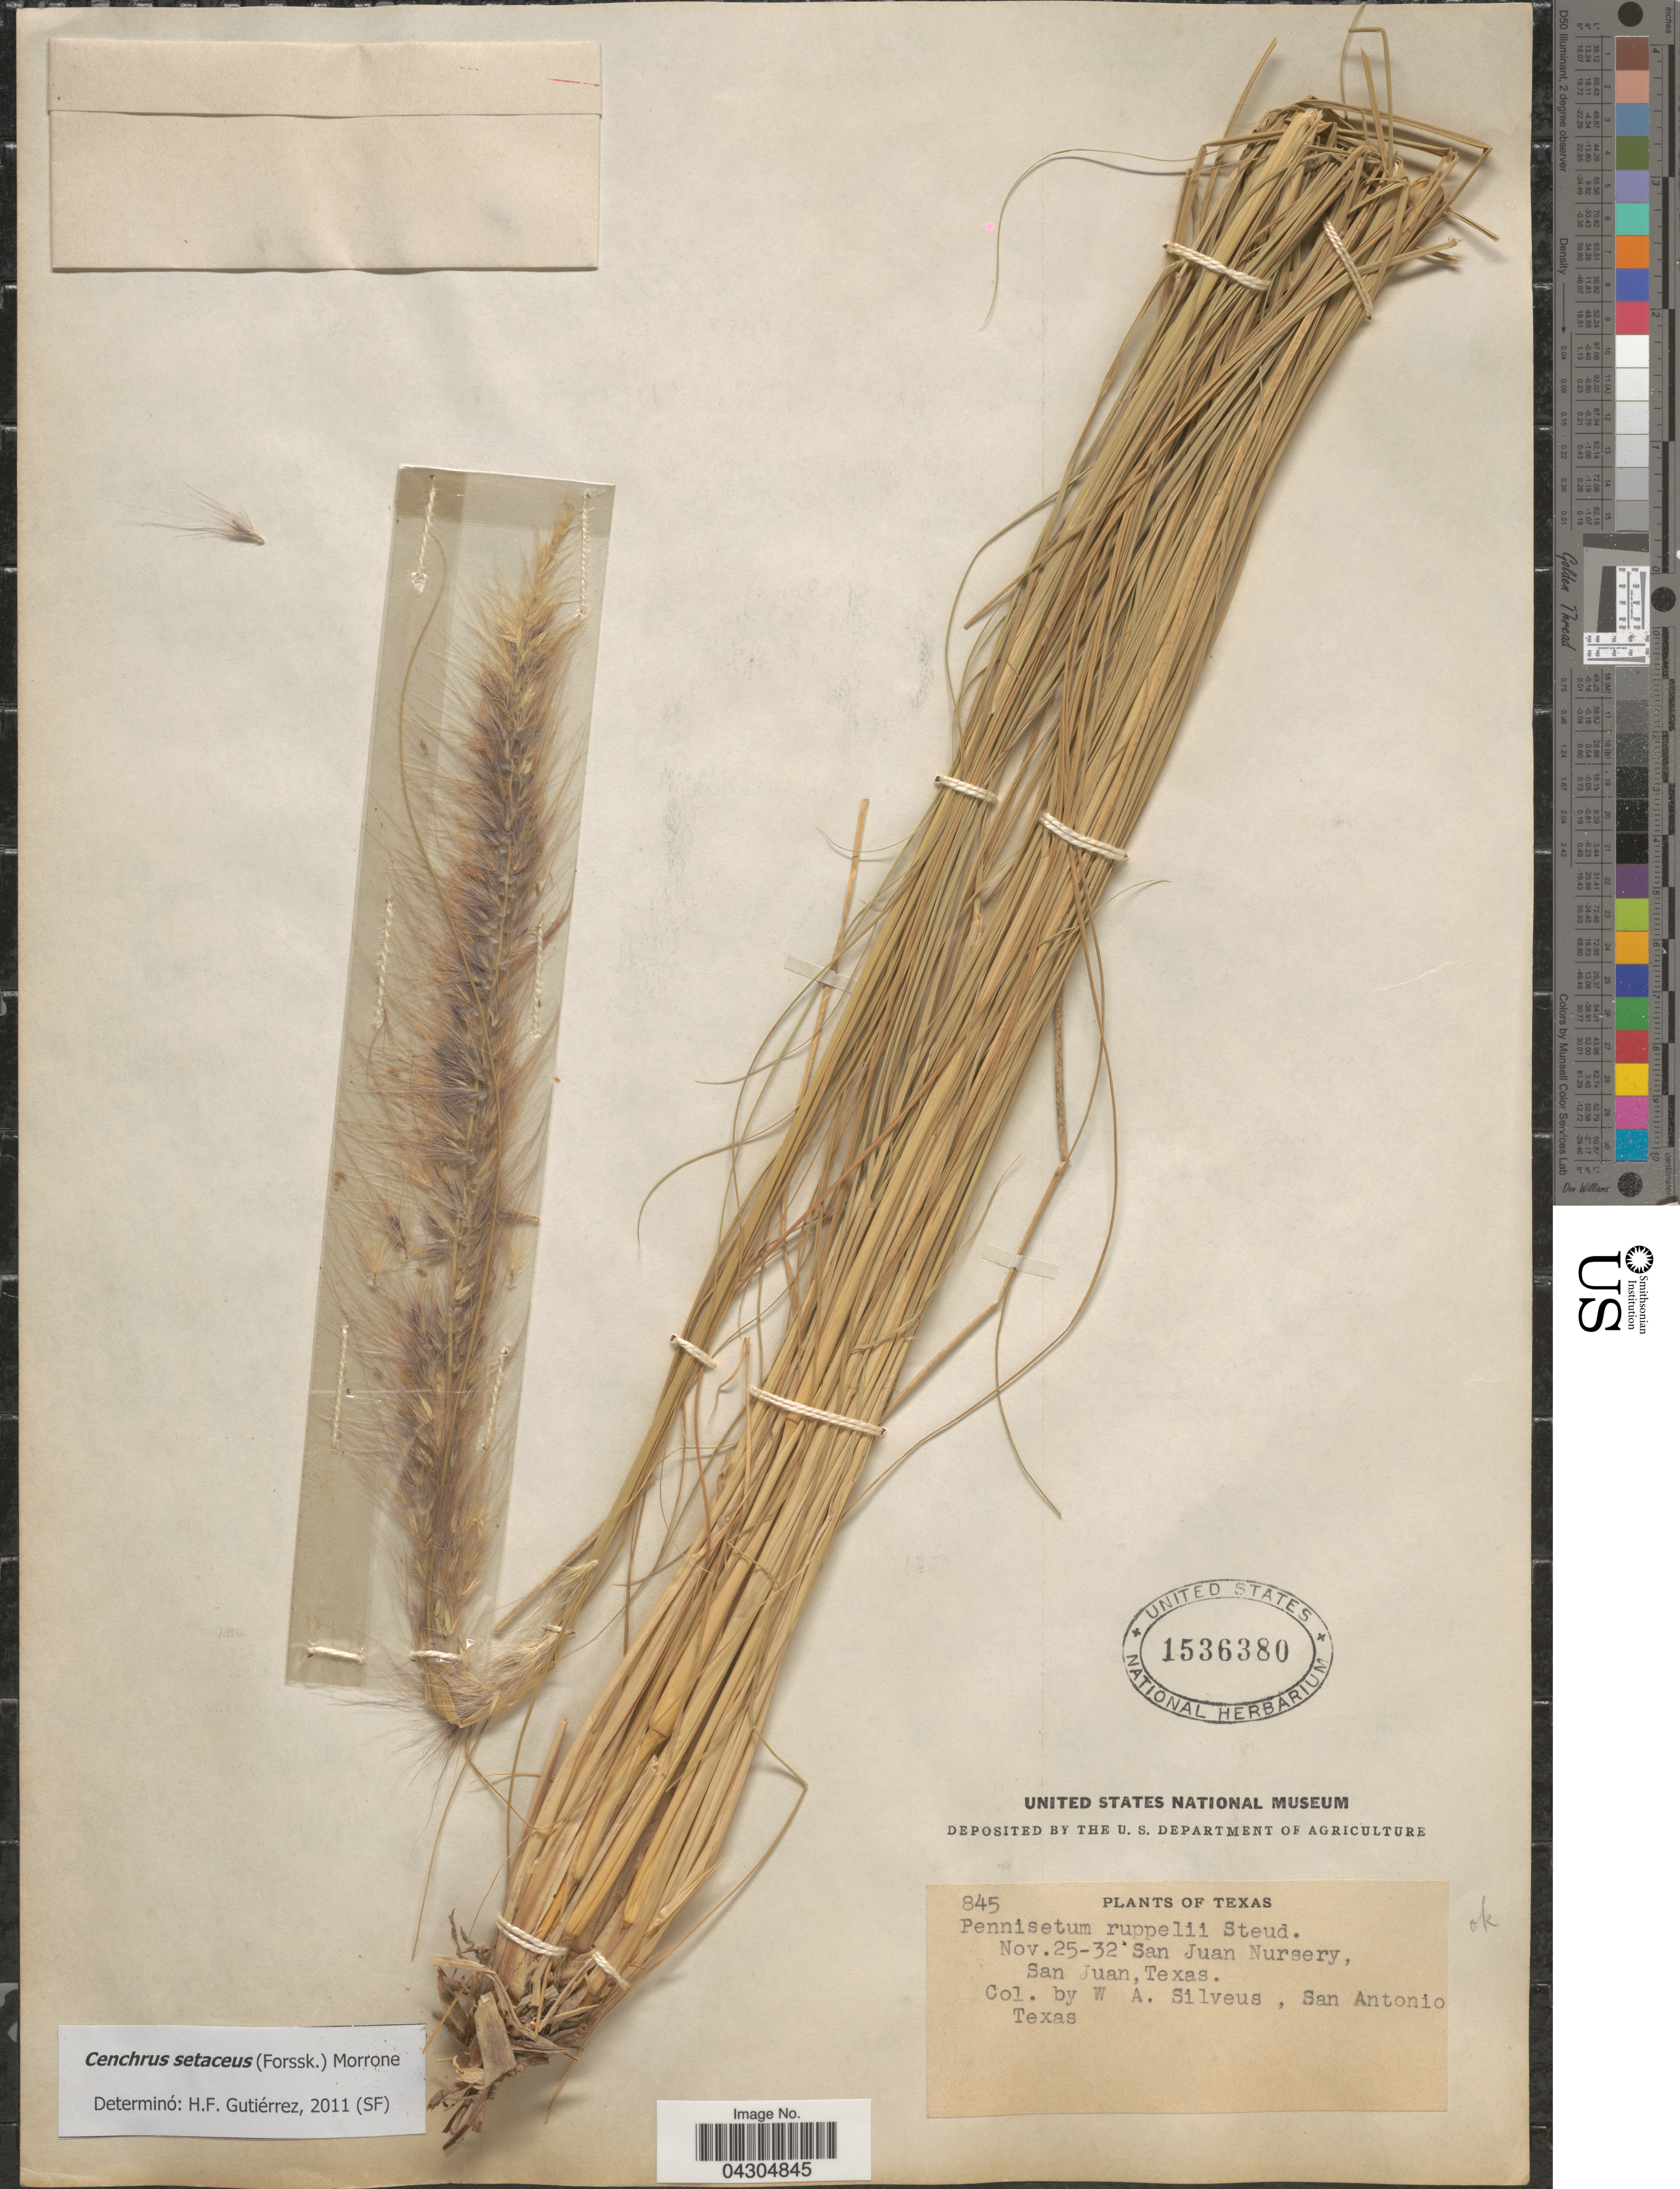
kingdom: Plantae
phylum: Tracheophyta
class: Liliopsida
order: Poales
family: Poaceae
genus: Cenchrus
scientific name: Cenchrus setaceus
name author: (Forssk.) Morrone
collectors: W. Silveus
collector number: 845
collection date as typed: Transcribed d/m/y: 25/11/32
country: United States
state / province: Texas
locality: San Juan Nursery, San Juan.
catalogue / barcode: US 1536380